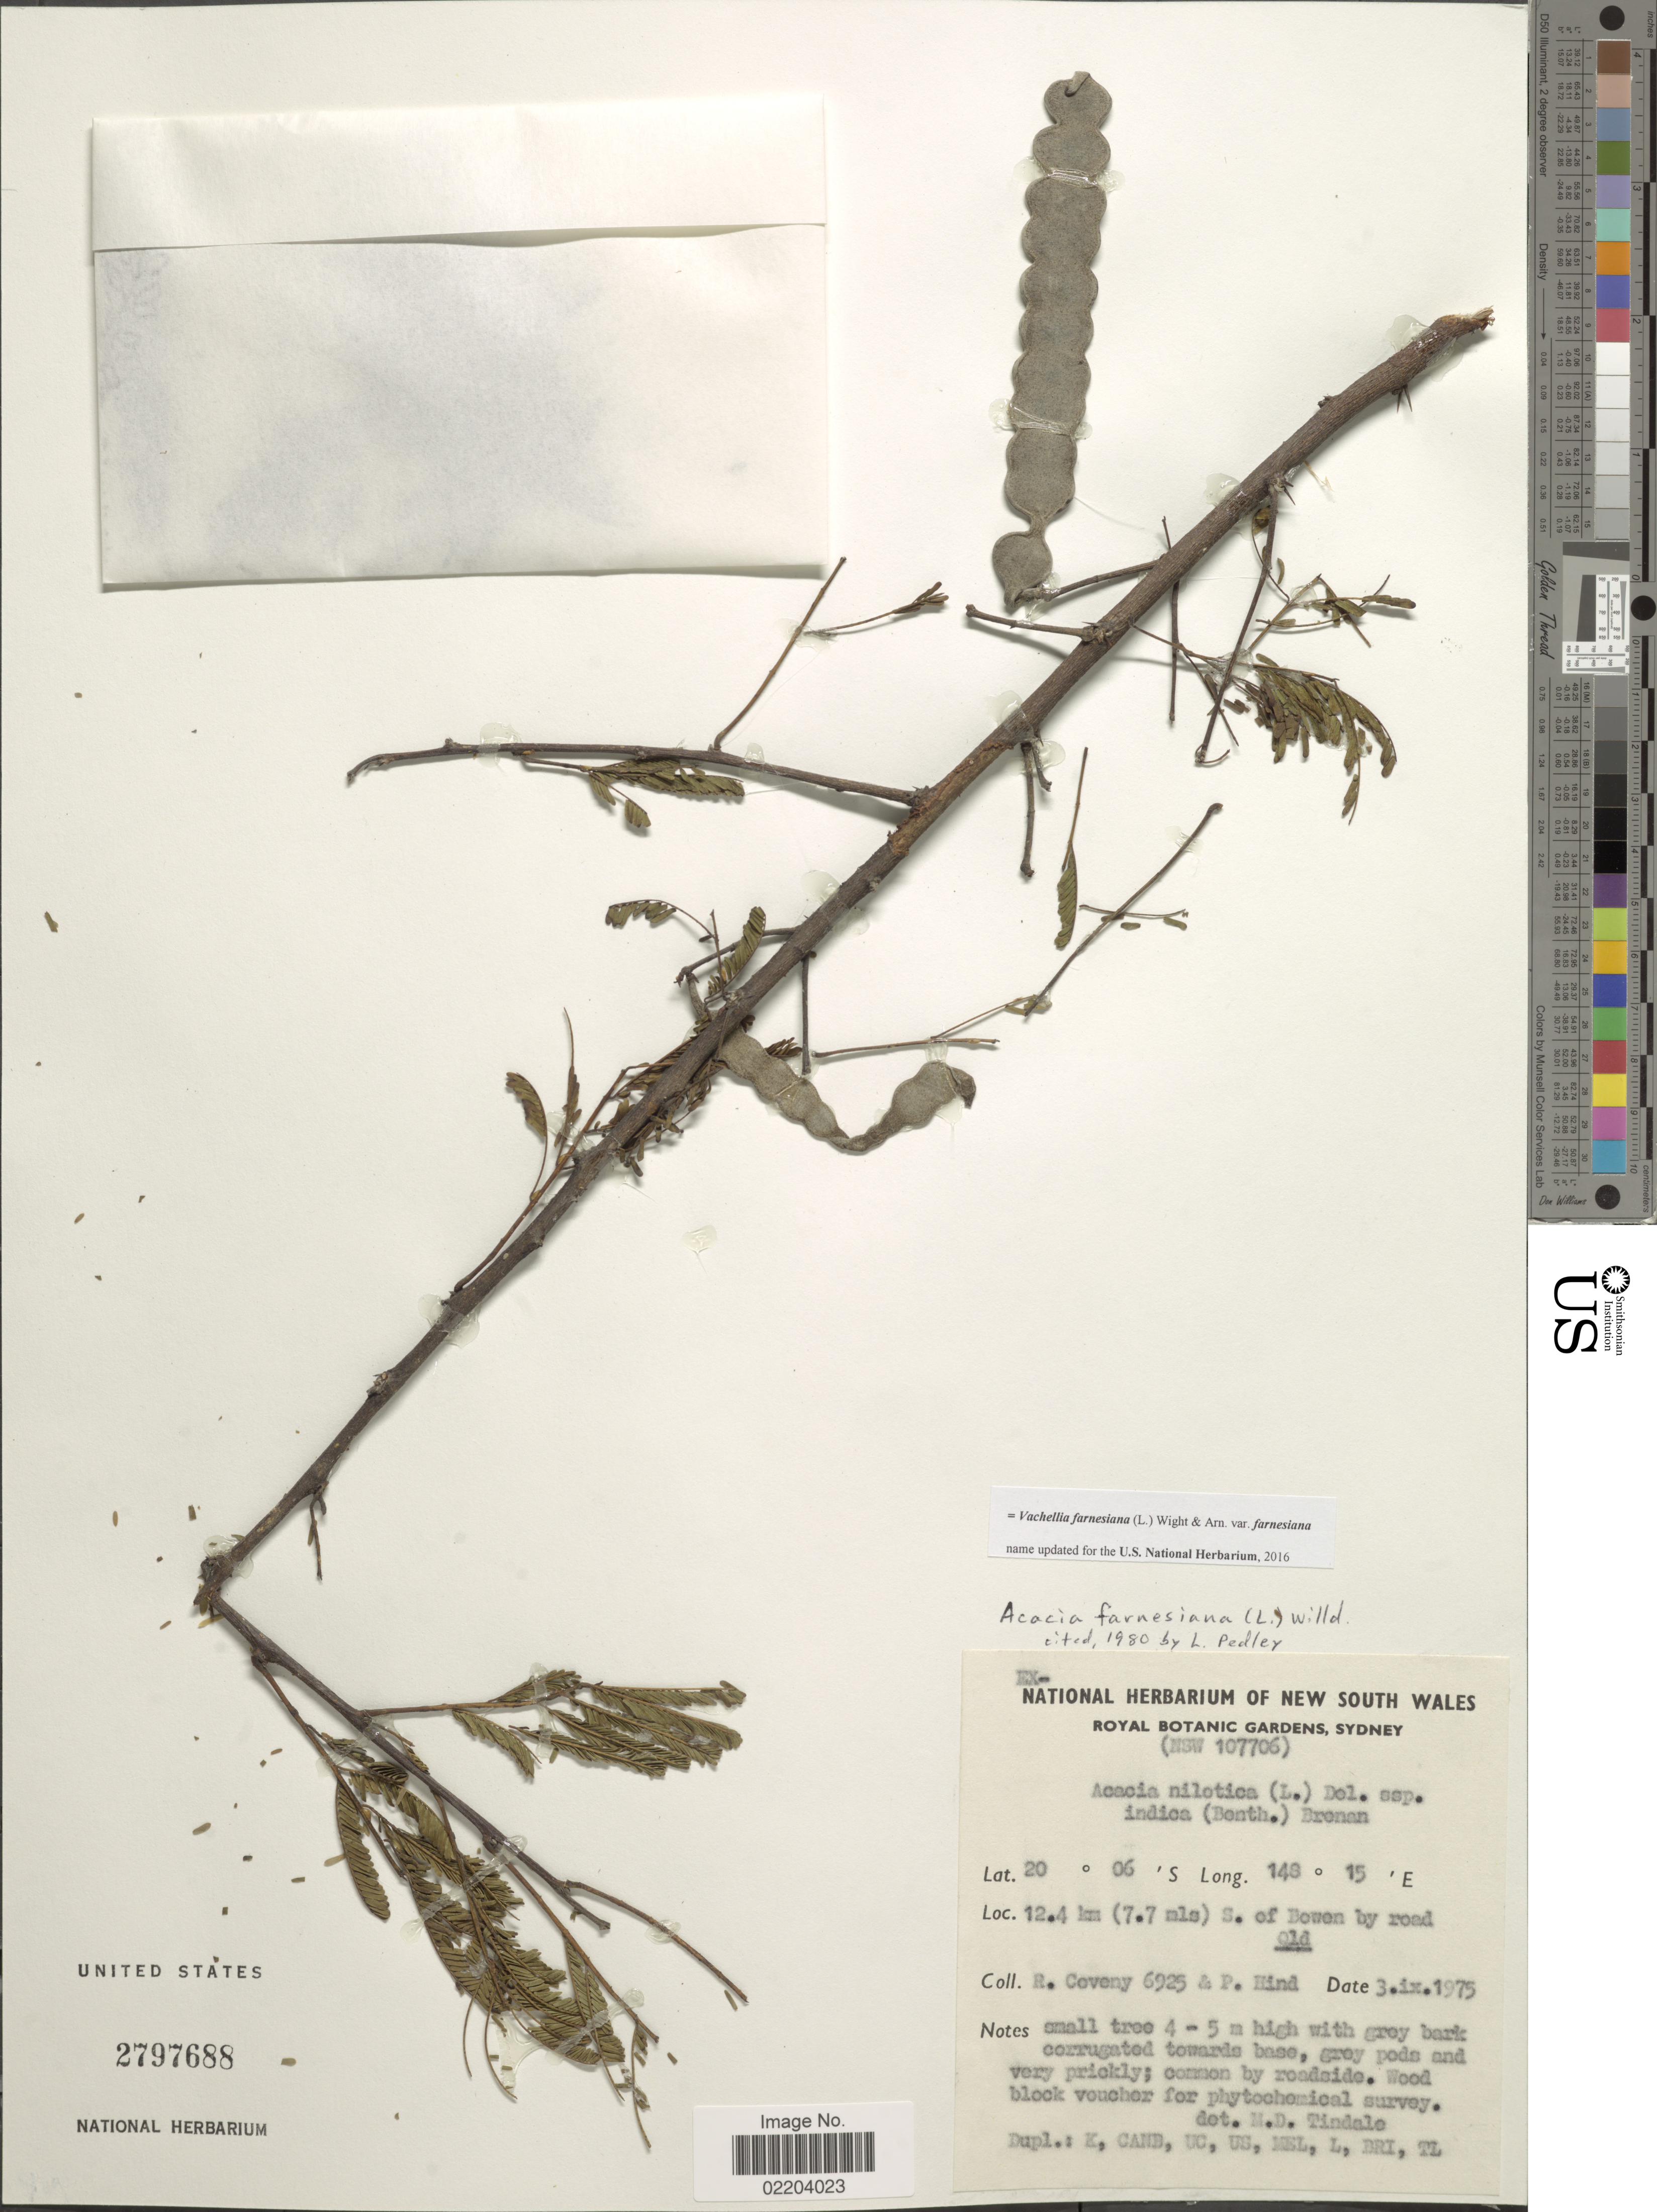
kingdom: Plantae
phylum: Tracheophyta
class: Magnoliopsida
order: Fabales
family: Fabaceae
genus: Vachellia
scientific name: Vachellia farnesiana var. farnesiana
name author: (L.) Wight & Arn.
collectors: R. Coveny & P. Hind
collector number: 6925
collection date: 1975-09-03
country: Australia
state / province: Queensland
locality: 12.4 km (7.7 mls) S. of Bowen by road, Qld.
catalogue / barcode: US 2797688